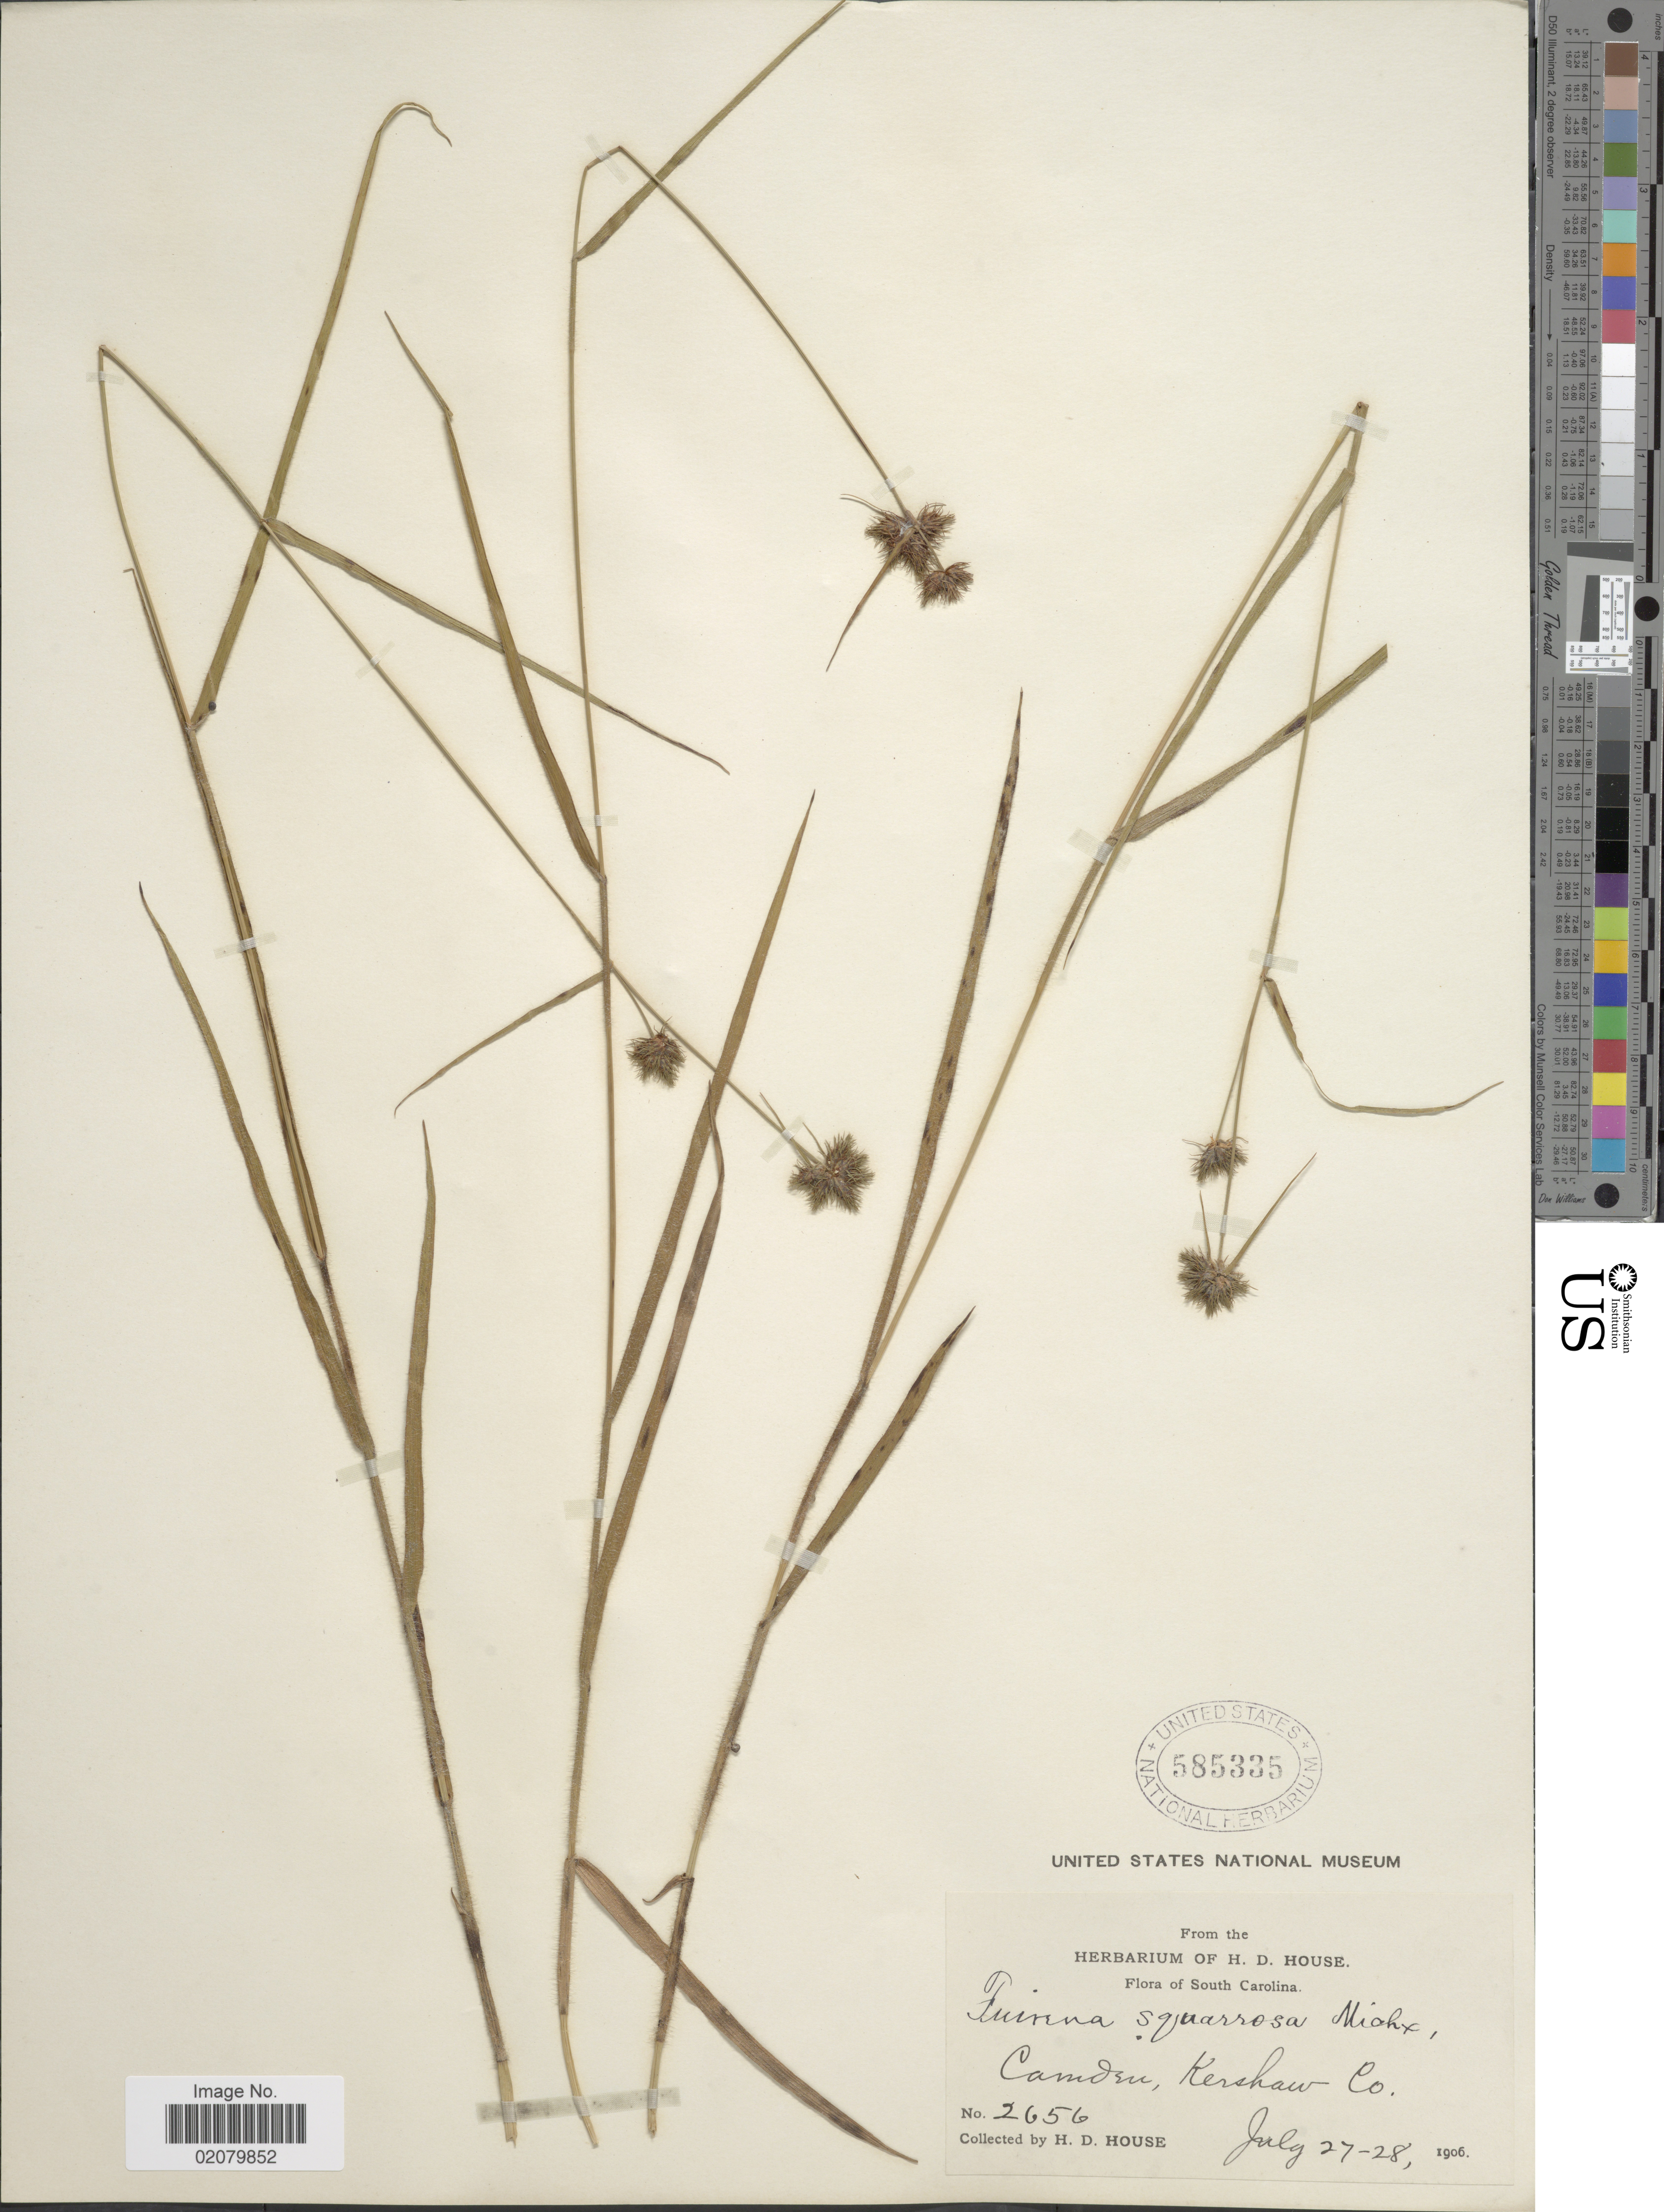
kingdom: Plantae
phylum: Tracheophyta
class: Liliopsida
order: Poales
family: Cyperaceae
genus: Fuirena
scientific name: Fuirena squarrosa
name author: Michx.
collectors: H. D. House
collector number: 2656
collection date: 1906-07-27/1906-07-28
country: United States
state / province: South Carolina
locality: Camden, Kershaw Co.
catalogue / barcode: US 585335